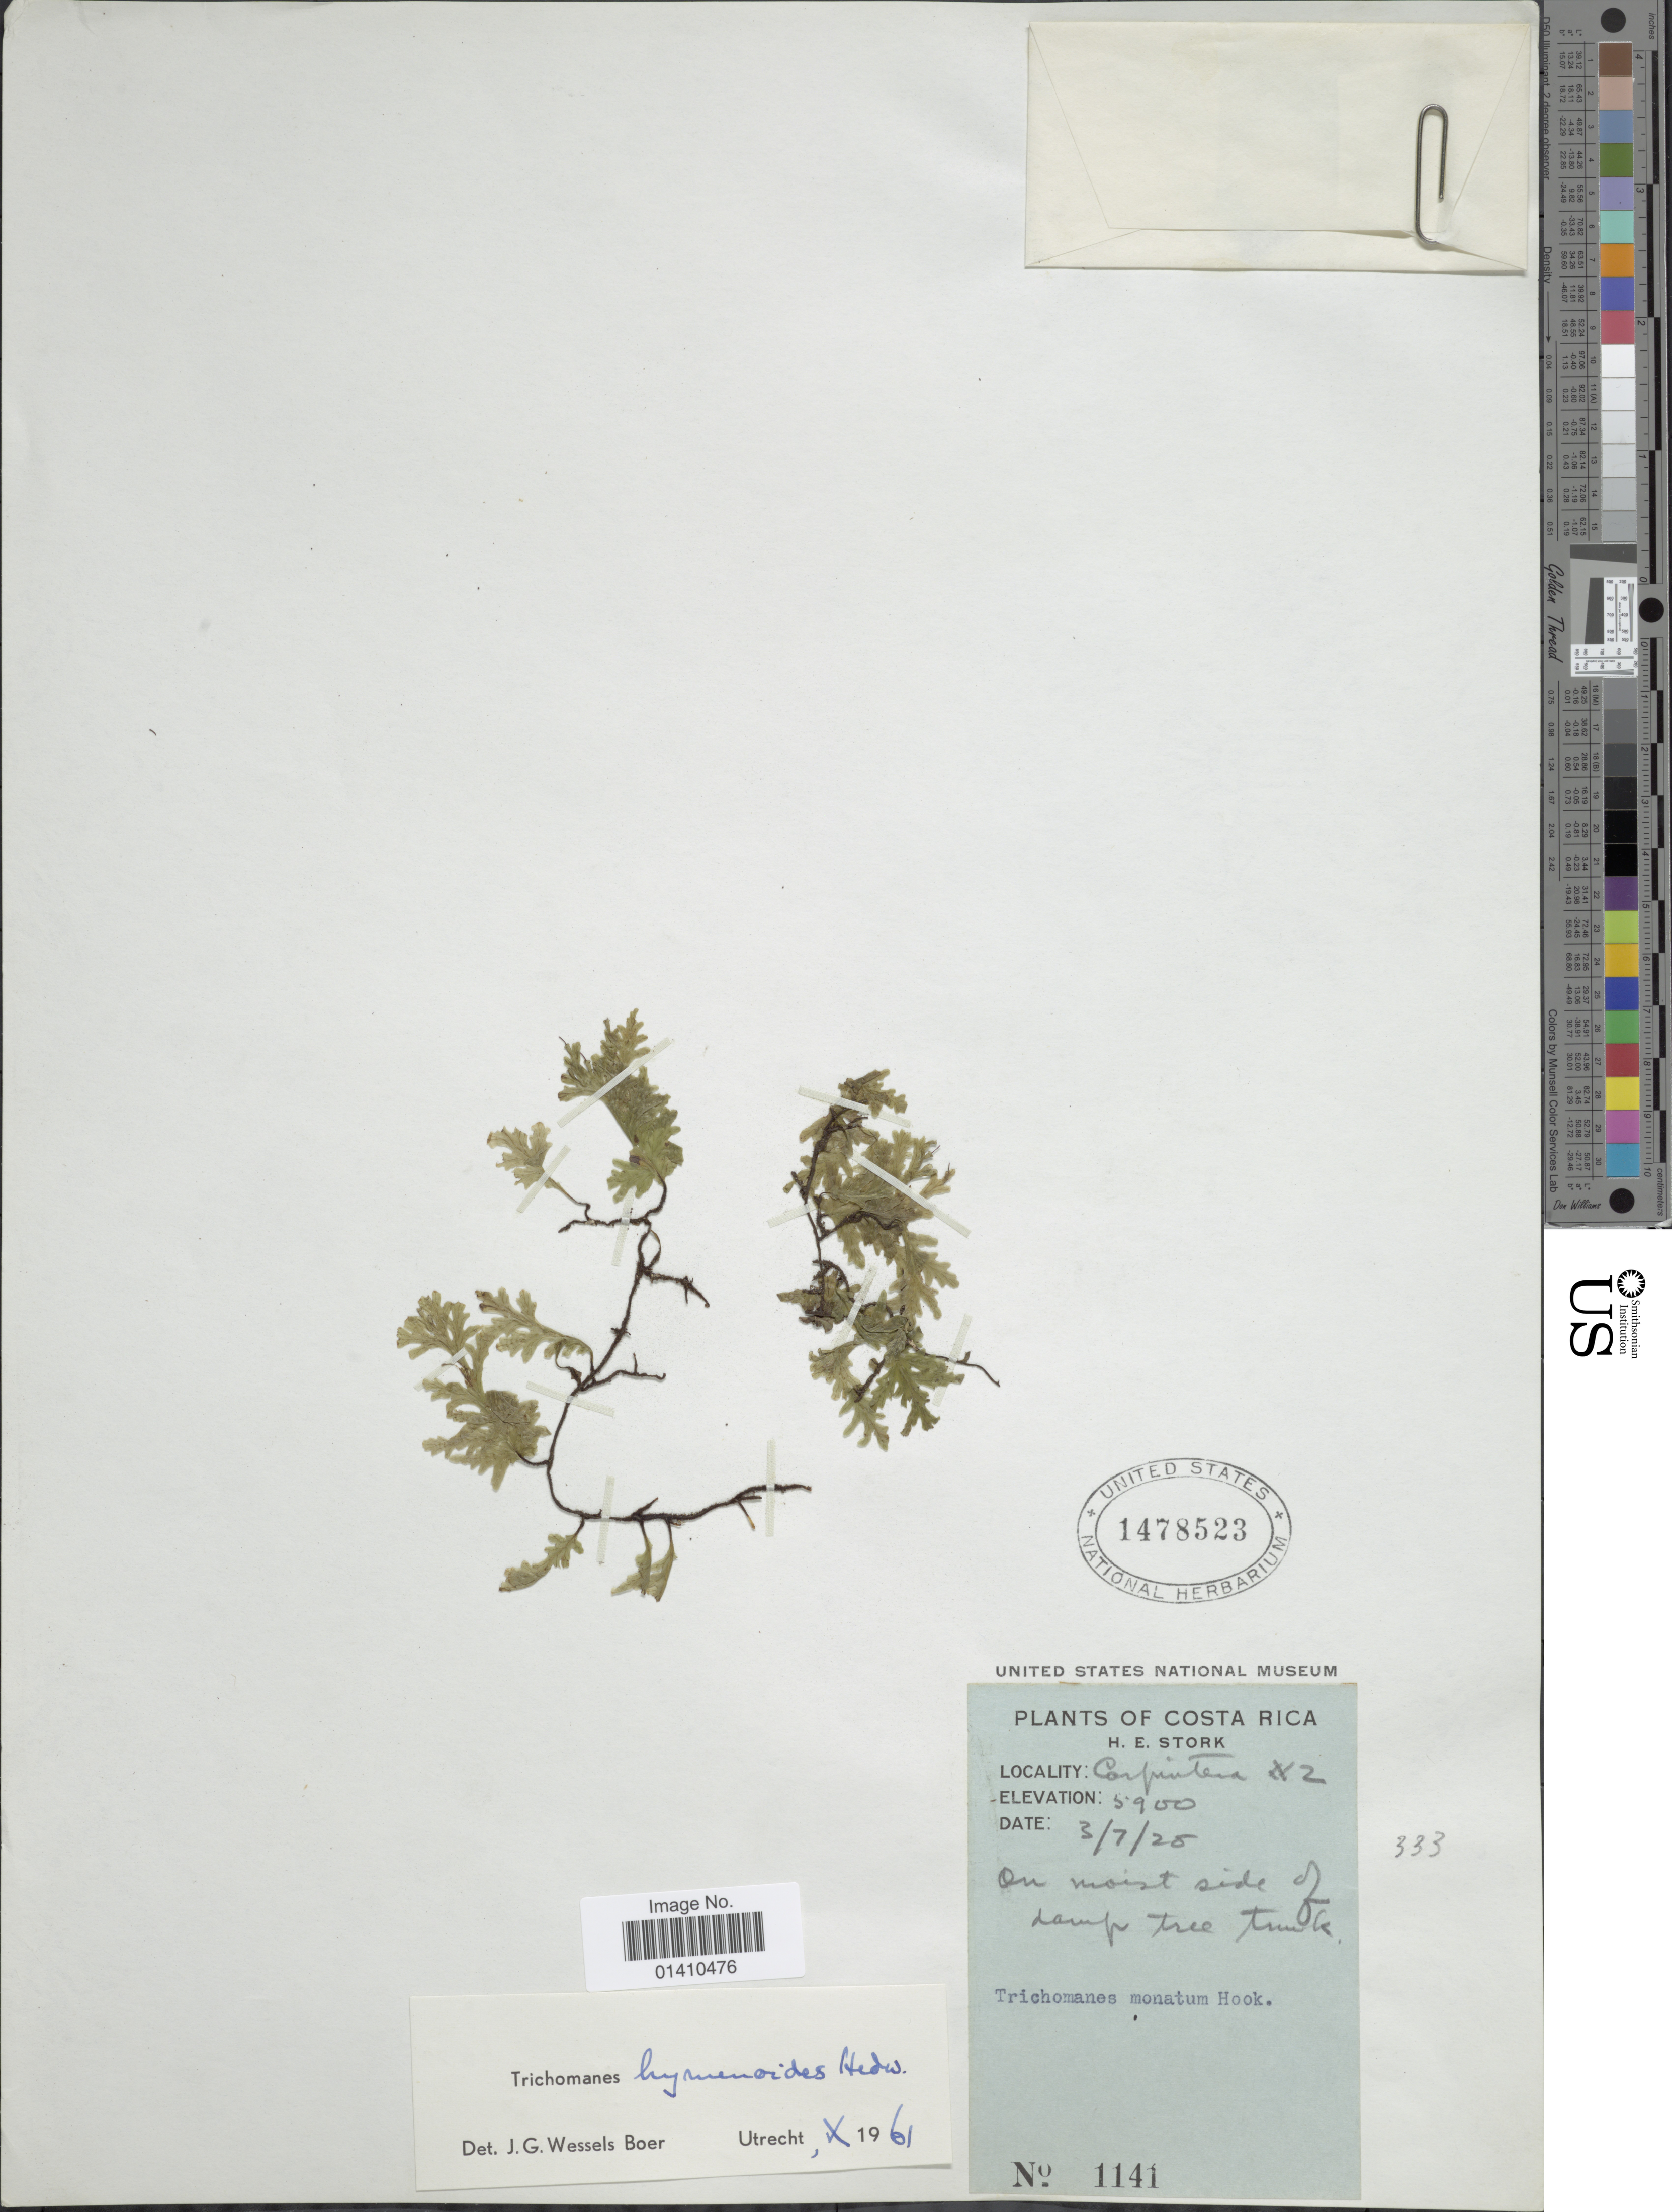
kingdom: Plantae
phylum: Tracheophyta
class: Polypodiopsida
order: Hymenophyllales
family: Hymenophyllaceae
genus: Didymoglossum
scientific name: Didymoglossum hymenoides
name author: (Hedw.) Copel.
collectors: H. E. Stork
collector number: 1141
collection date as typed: Transcribed d/m/y: 3/7/25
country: Costa Rica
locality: Carpintera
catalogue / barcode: US 1478523